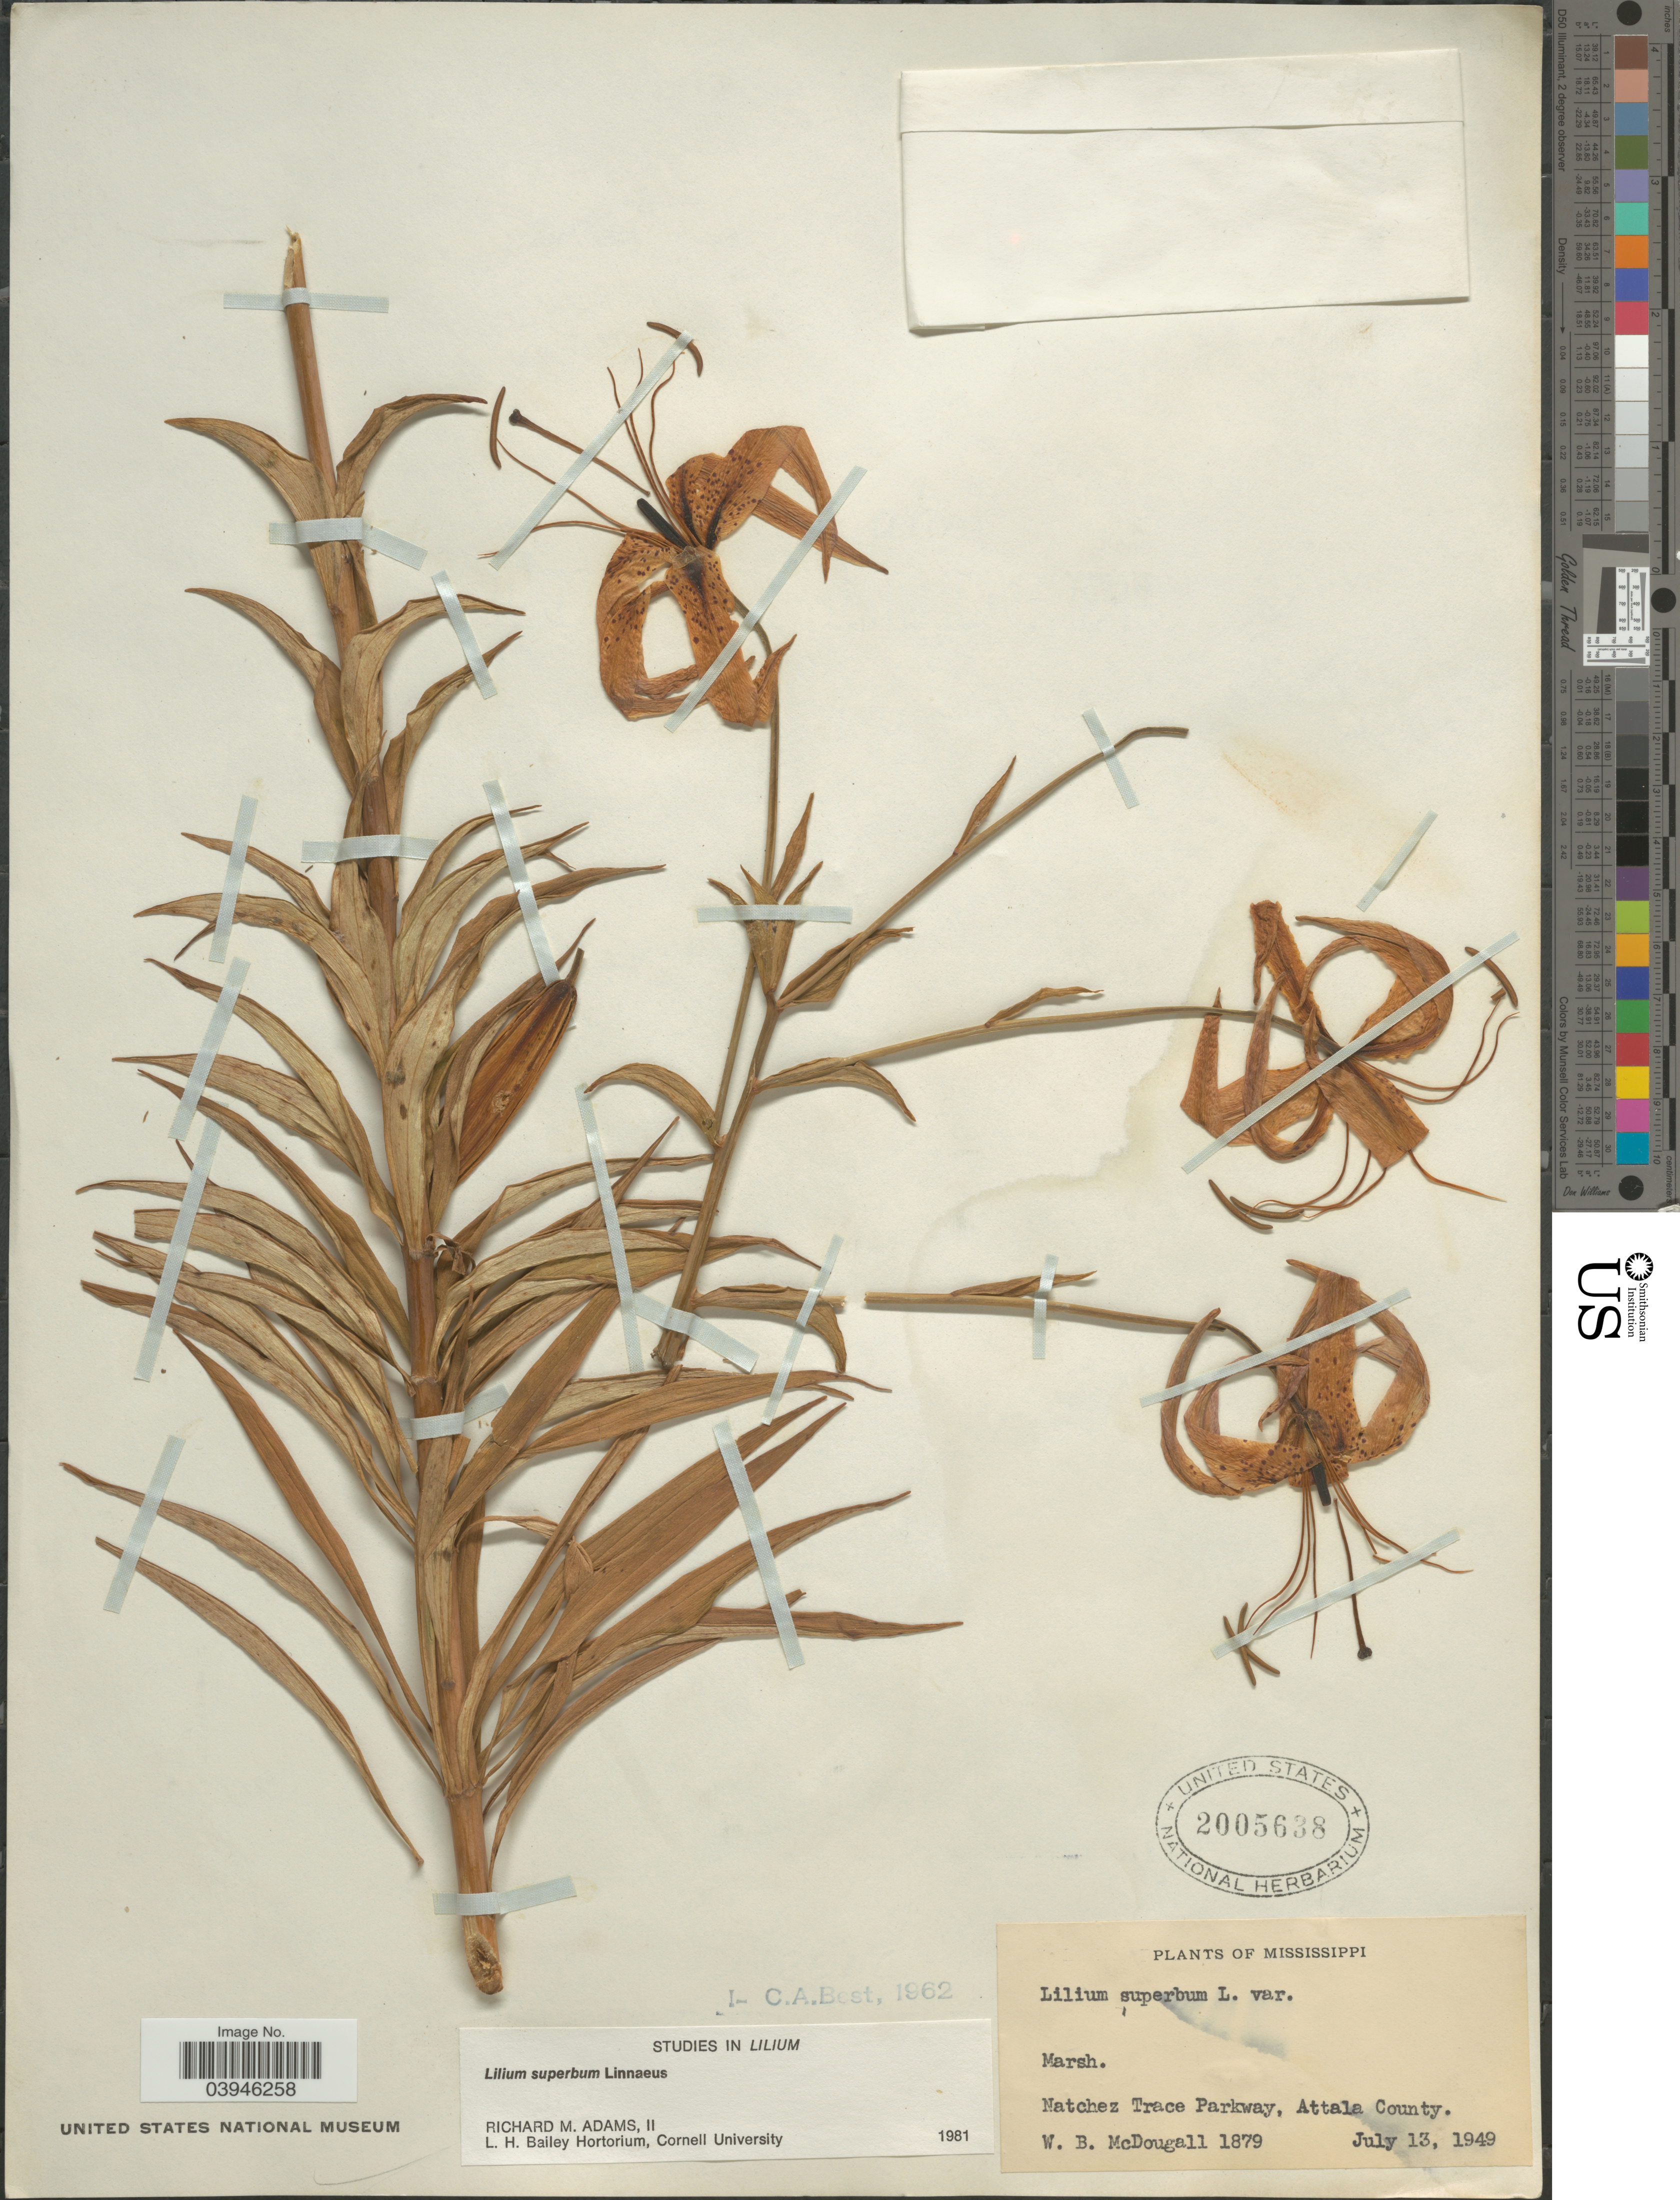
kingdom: Plantae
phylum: Tracheophyta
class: Liliopsida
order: Liliales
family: Liliaceae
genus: Lilium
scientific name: Lilium superbum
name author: L.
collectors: W. B. McDougall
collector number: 1879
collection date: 1949-07-13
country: United States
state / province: Mississippi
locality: Natchez Trace Parkway, Attala County.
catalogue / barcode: US 2005638